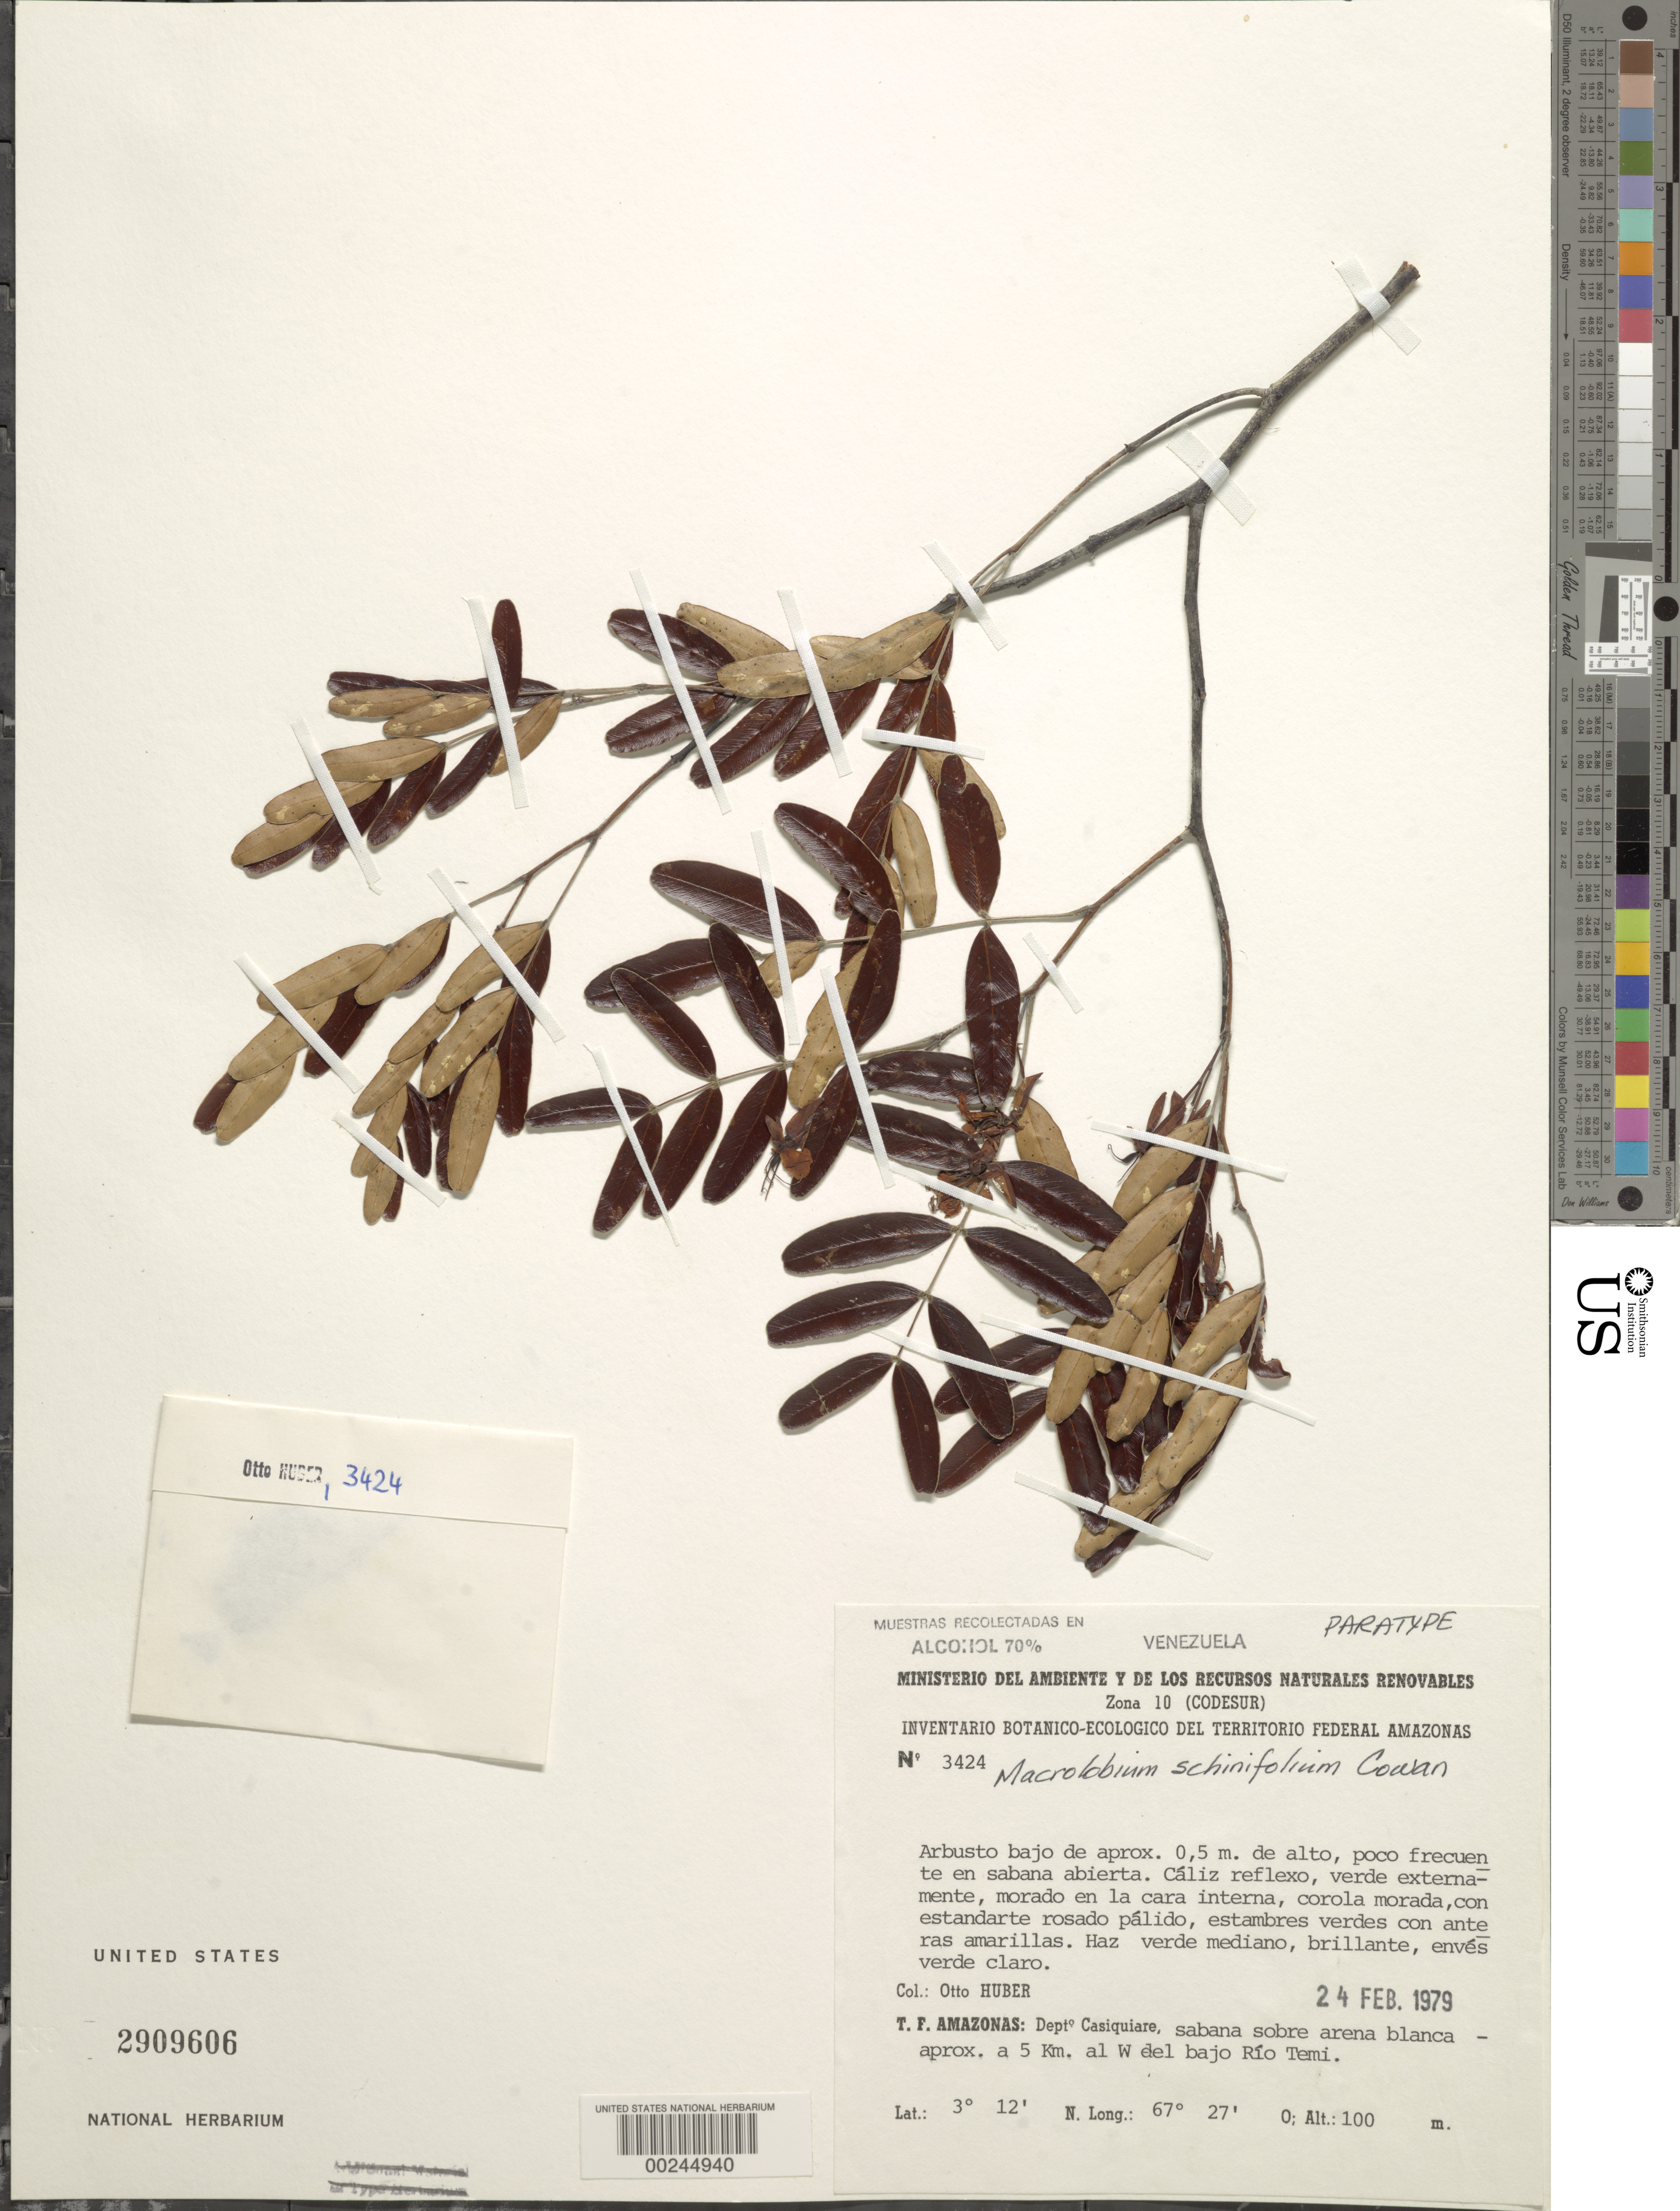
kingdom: Plantae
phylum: Tracheophyta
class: Magnoliopsida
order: Fabales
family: Fabaceae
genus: Macrolobium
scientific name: Macrolobium schinifolium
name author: R.S. Cowan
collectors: O. Huber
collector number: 3424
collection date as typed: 24 Feb 1979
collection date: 1979-02-24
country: Venezuela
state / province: Amazonas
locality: Savanna above white area ca 5 km w of bajo rio temi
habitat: Savanna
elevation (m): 100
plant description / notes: Paratype of Macrolobium schinifolium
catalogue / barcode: US 2909606